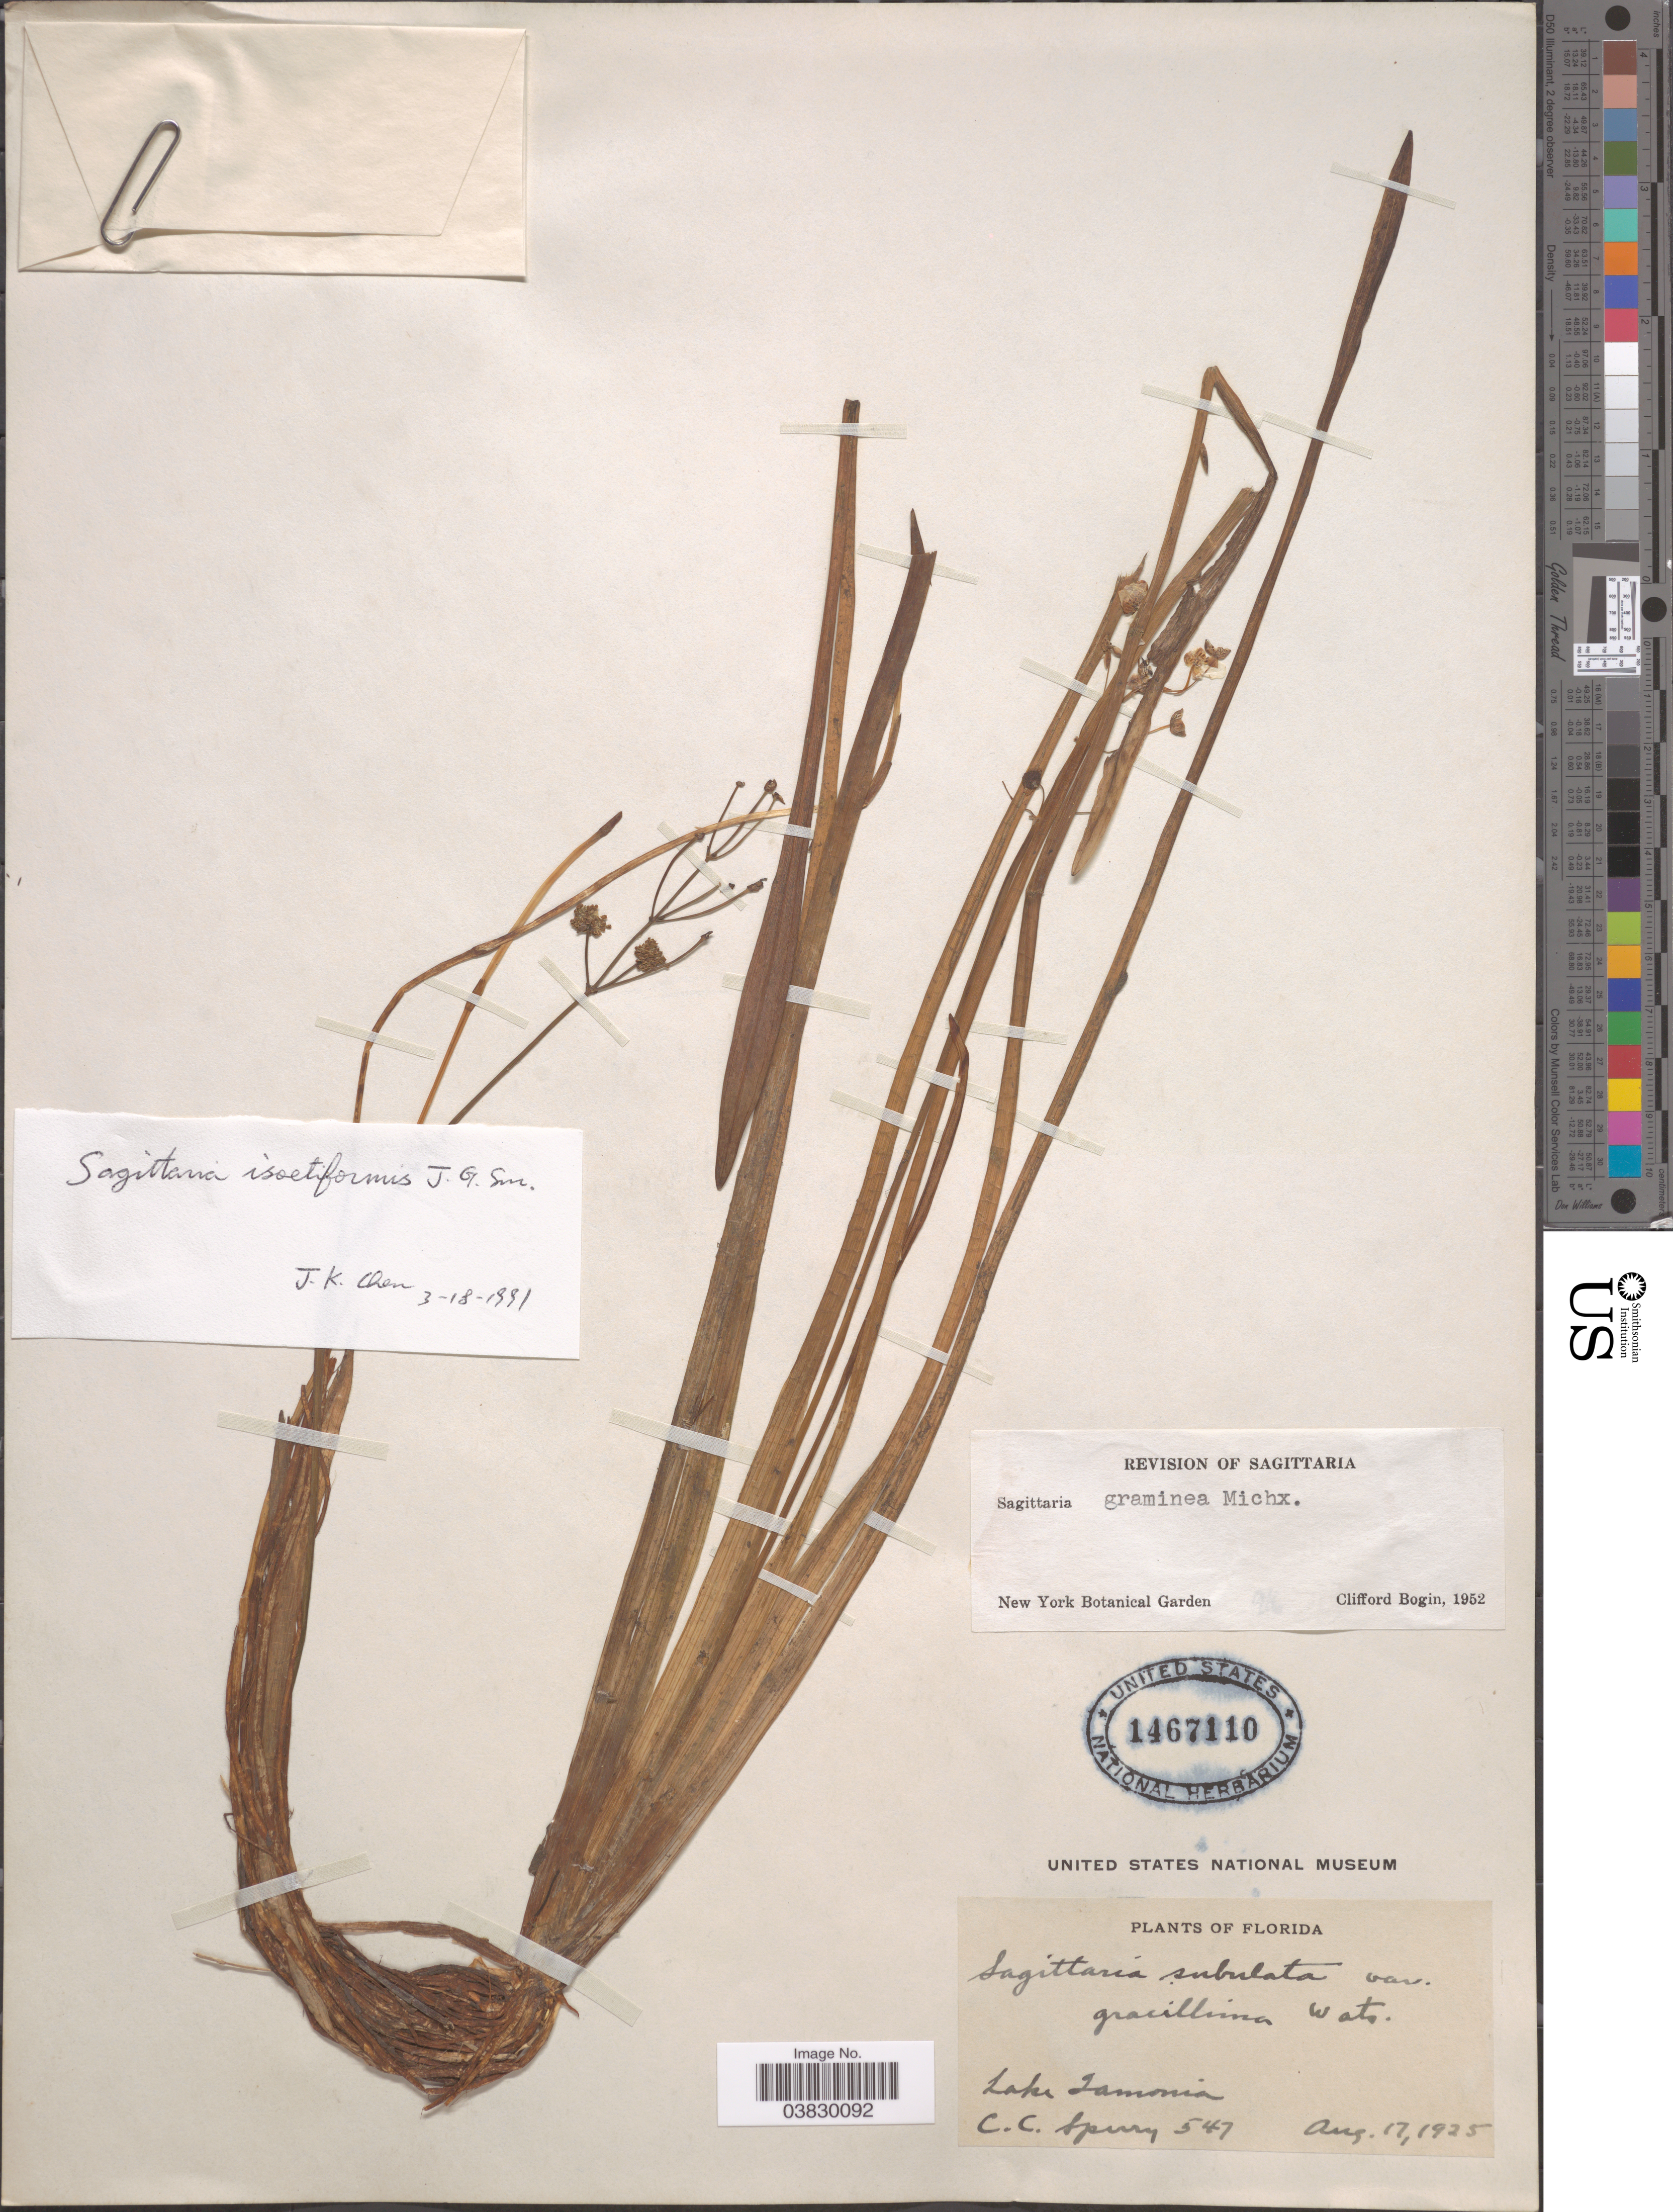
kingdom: Plantae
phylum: Tracheophyta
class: Liliopsida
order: Alismatales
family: Alismataceae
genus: Sagittaria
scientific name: Sagittaria graminea var. graminea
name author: Michx.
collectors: C. C. Sperry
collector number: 547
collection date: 1925-08-17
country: United States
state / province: Florida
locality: Lake Iamonia.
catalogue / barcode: US 1467110